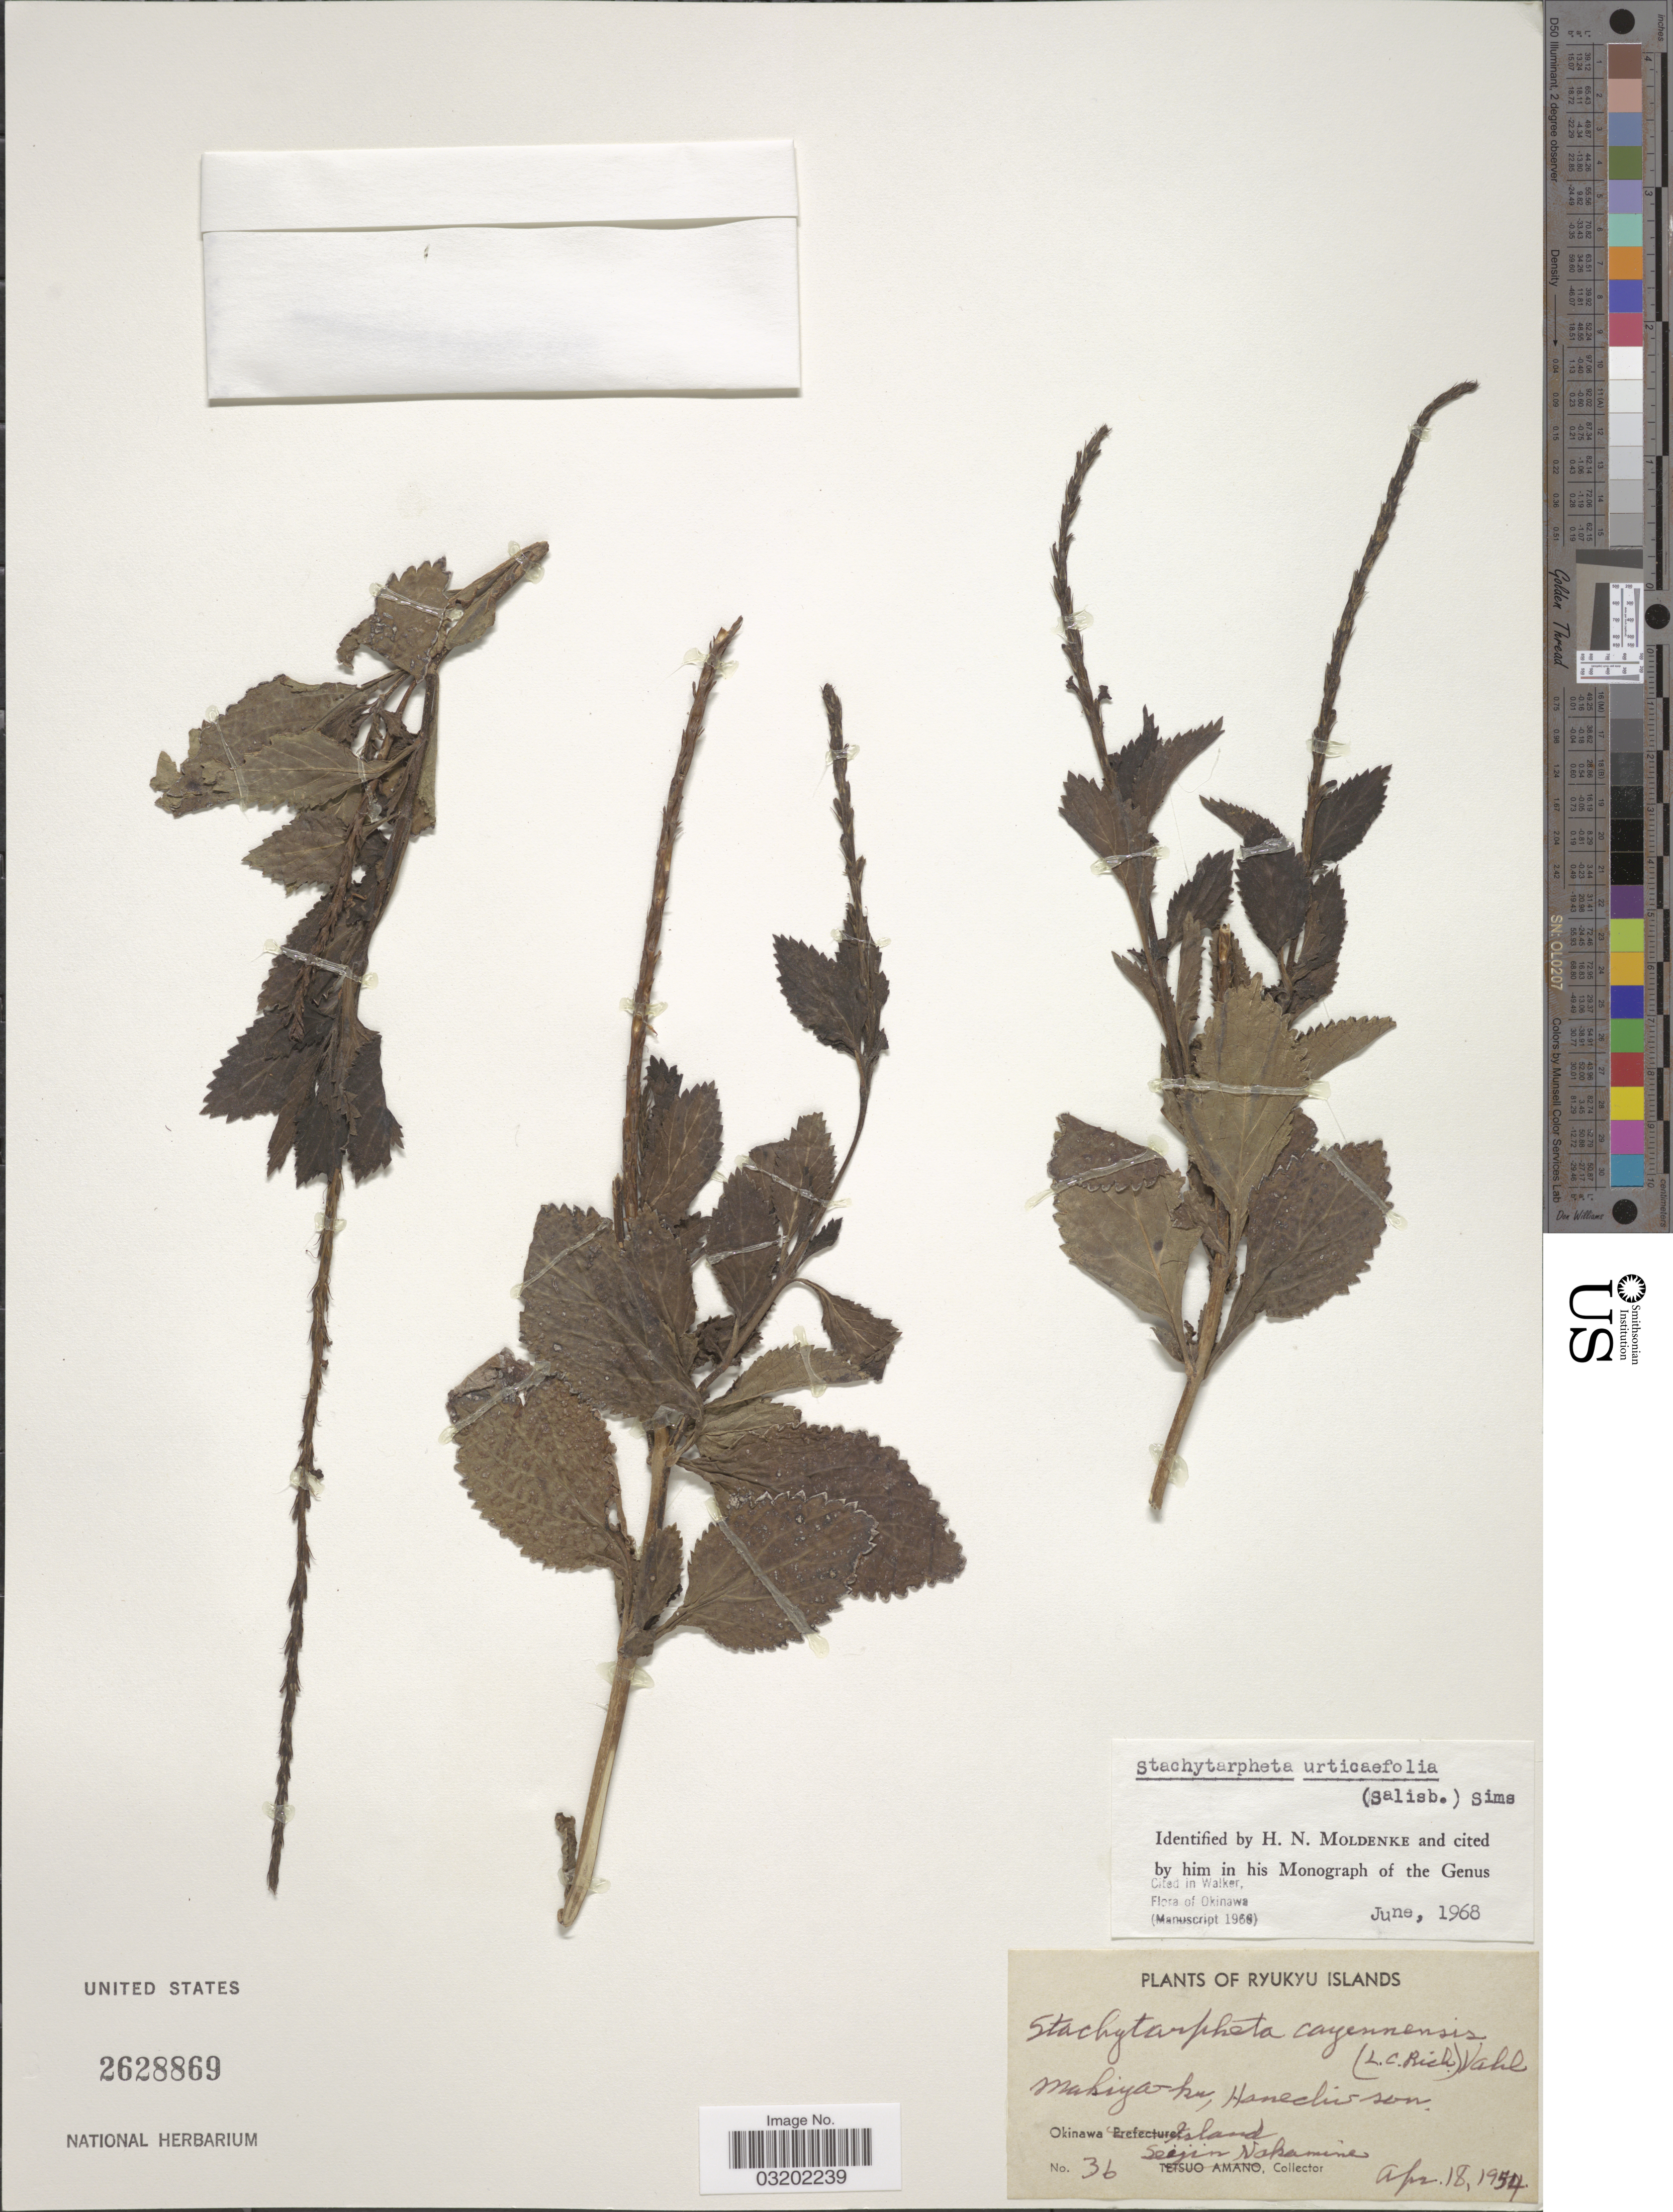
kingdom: Plantae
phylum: Tracheophyta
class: Magnoliopsida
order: Lamiales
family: Verbenaceae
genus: Stachytarpheta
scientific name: Stachytarpheta urticifolia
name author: Sims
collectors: S. Nakamine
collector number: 36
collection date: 1954-04-18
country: Japan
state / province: Okinawa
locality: Ryukyu Islands. Makiya-ku, Hanechi-son. Okinawa Island.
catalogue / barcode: US 2628869